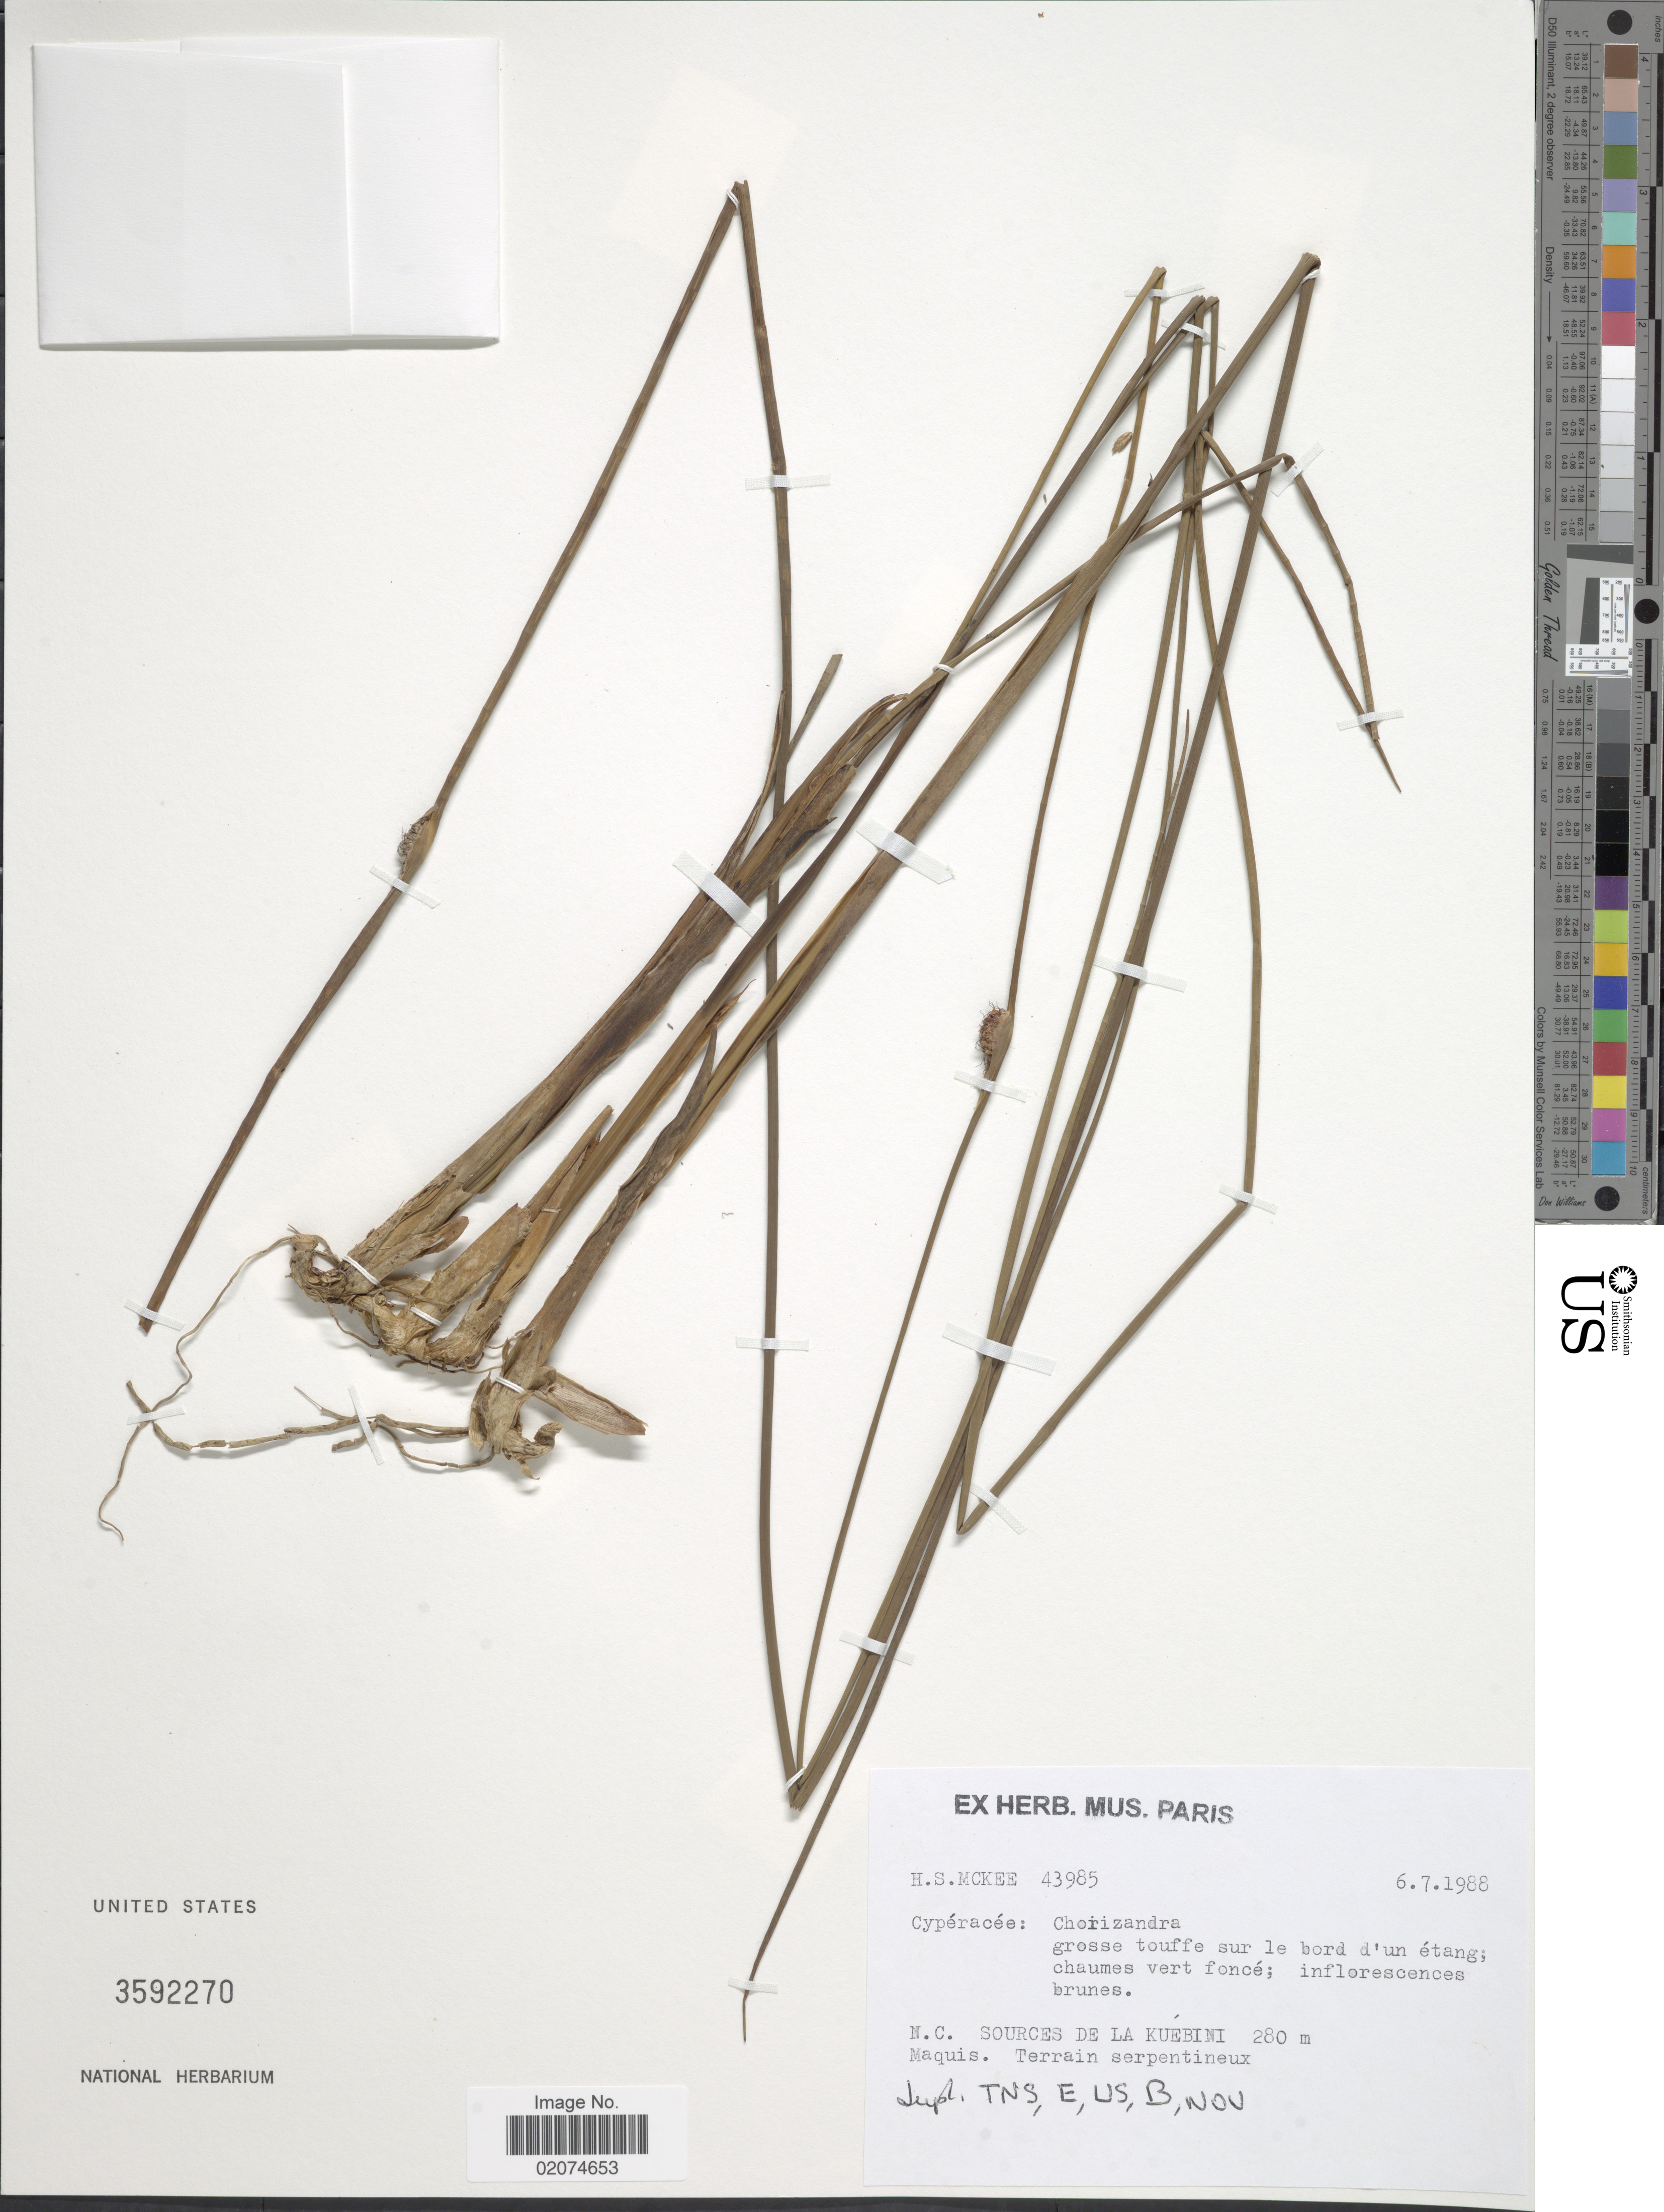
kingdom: Plantae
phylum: Tracheophyta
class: Liliopsida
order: Poales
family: Cyperaceae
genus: Chorizandra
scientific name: Chorizandra cymbaria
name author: R. Br.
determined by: Strong, Mark T., (BOT), Smithsonian Institution - National Museum of Natural History (UNITED STATES)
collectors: H. S. McKee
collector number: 43985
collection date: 1988-07-06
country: New Caledonia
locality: N.C. Sources de la Kuebini. Terrain serpentineux.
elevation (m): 280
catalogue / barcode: US 3592270